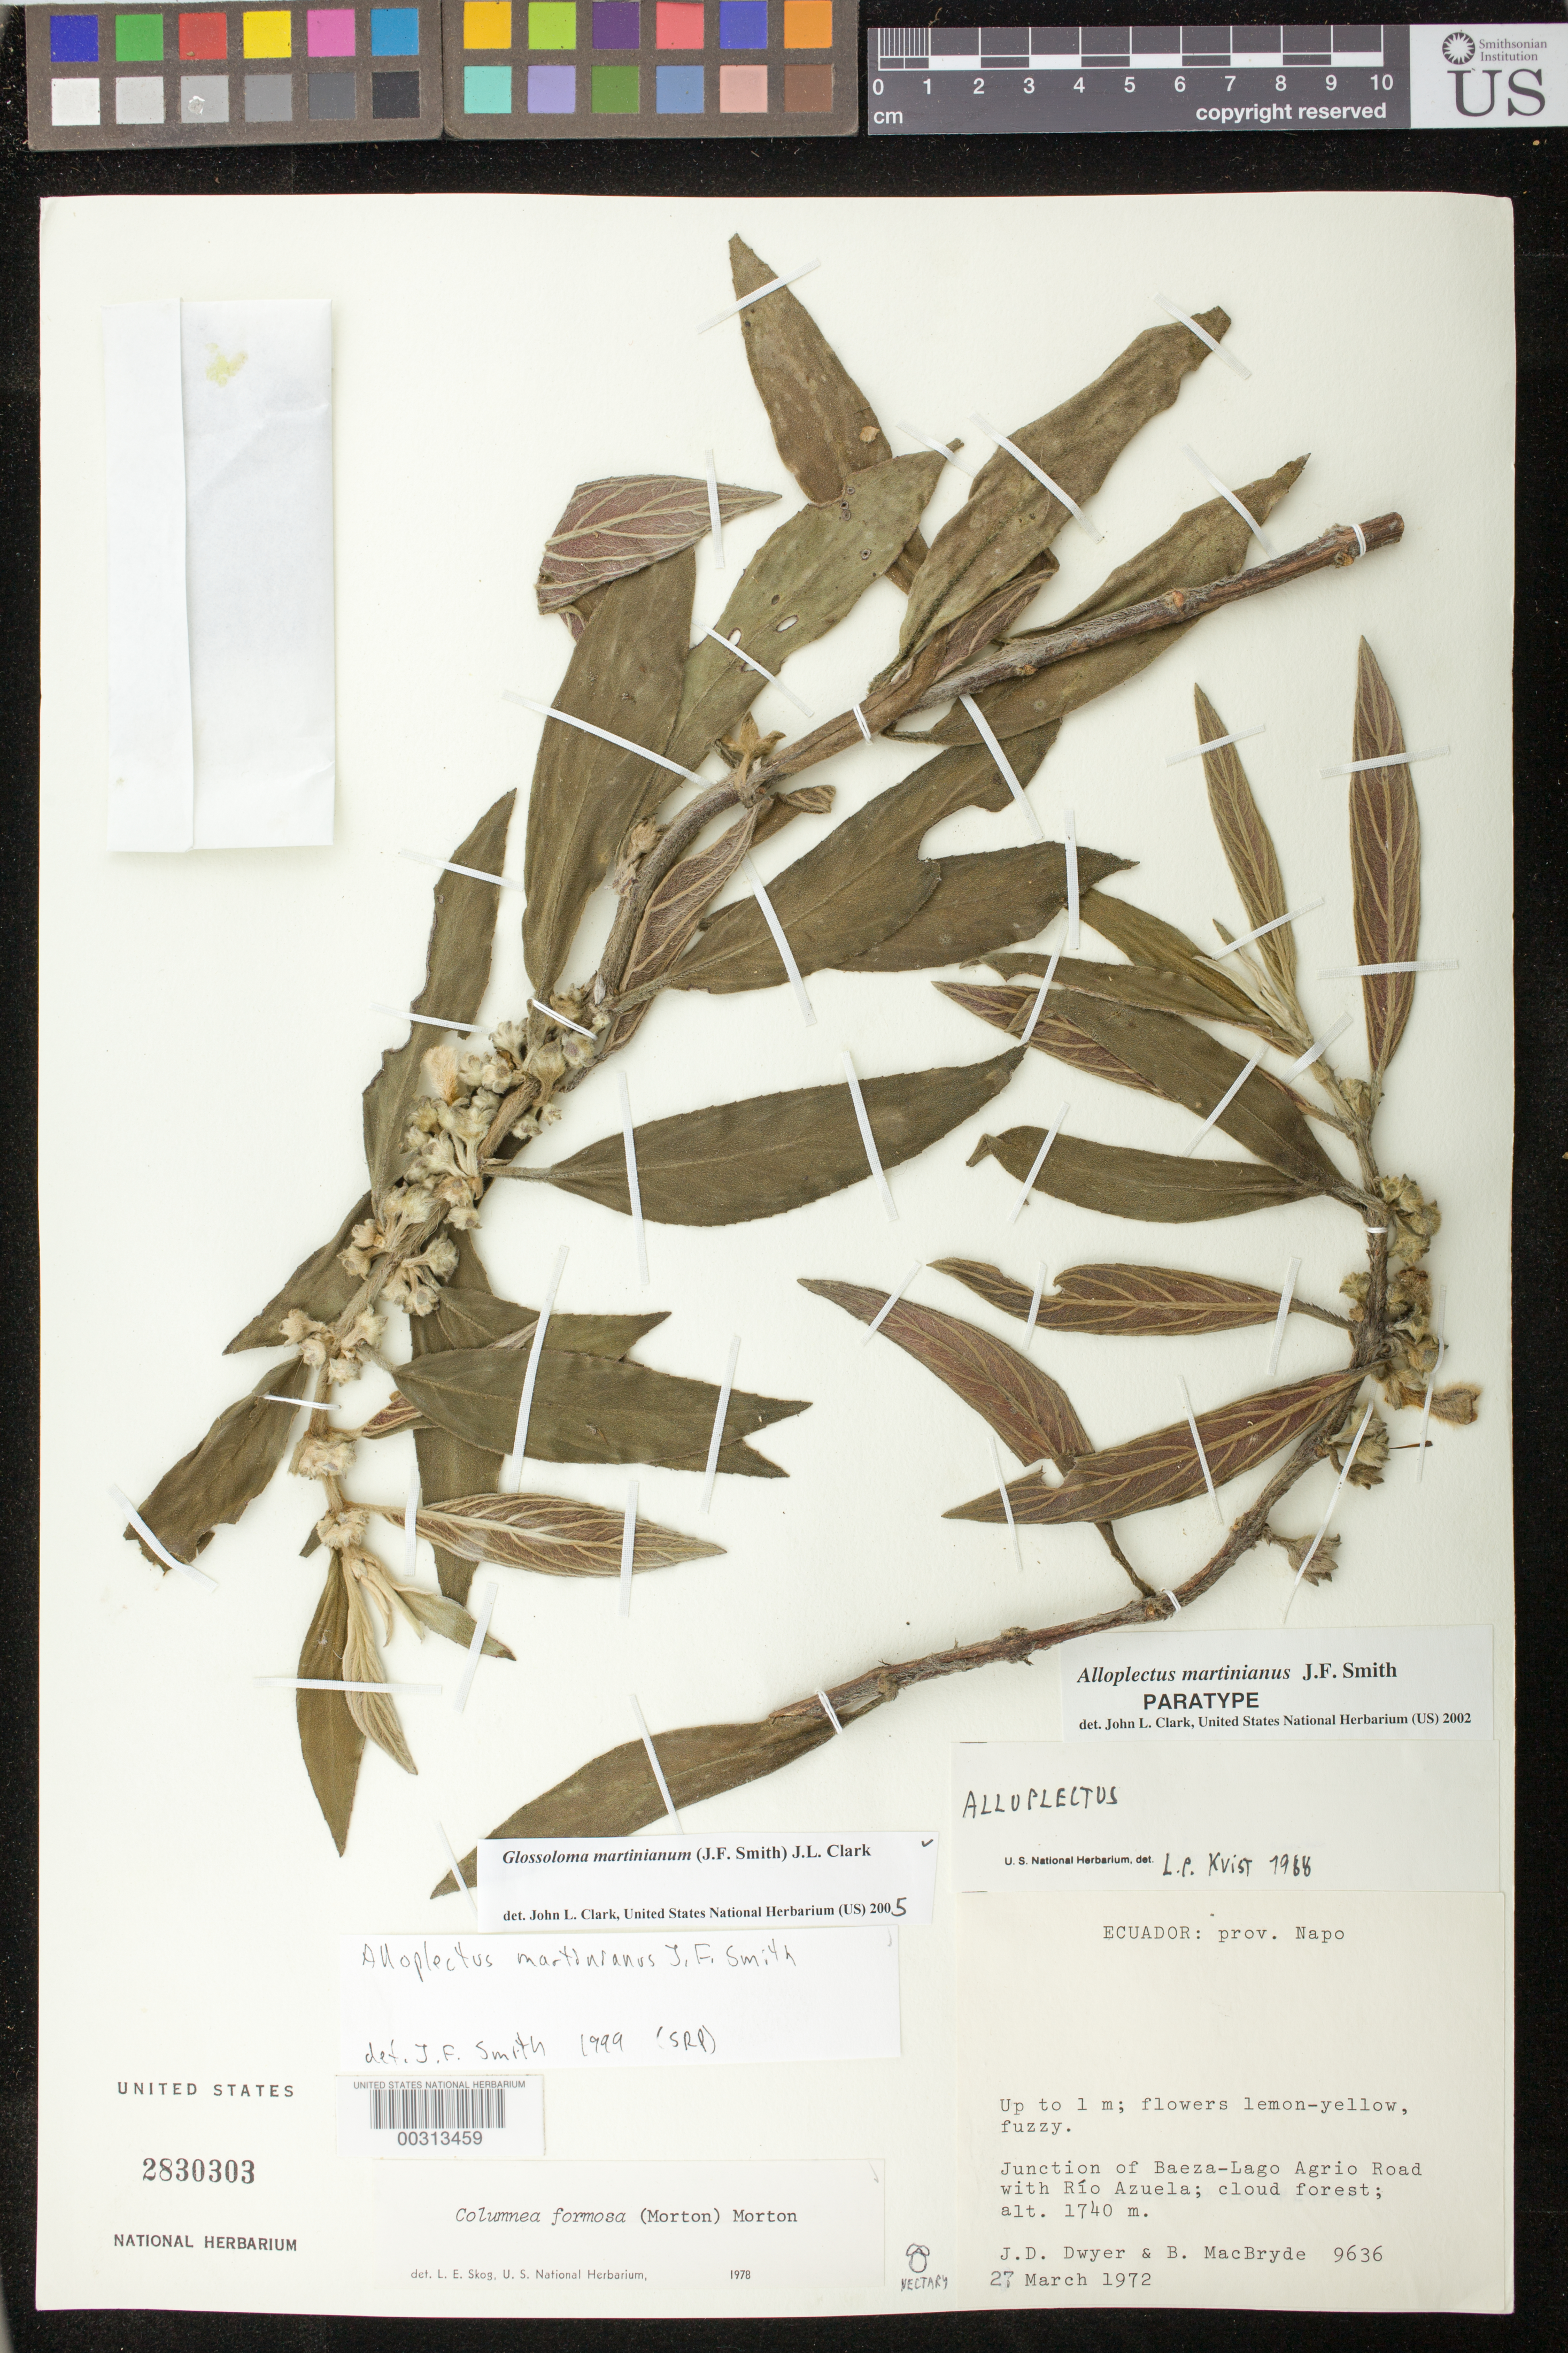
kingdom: Plantae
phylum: Tracheophyta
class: Magnoliopsida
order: Lamiales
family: Gesneriaceae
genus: Glossoloma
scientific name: Glossoloma martinianum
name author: (J.F. Sm.) J.L. Clark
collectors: J. D. Dwyer & B. MacBryde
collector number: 9636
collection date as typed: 27 Mar 1972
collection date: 1972-03-27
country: Ecuador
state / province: Napo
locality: Junction of Baeza - Lago Agrio Road with Río Azuela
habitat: Cloud forest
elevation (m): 1740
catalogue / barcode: US 2830303